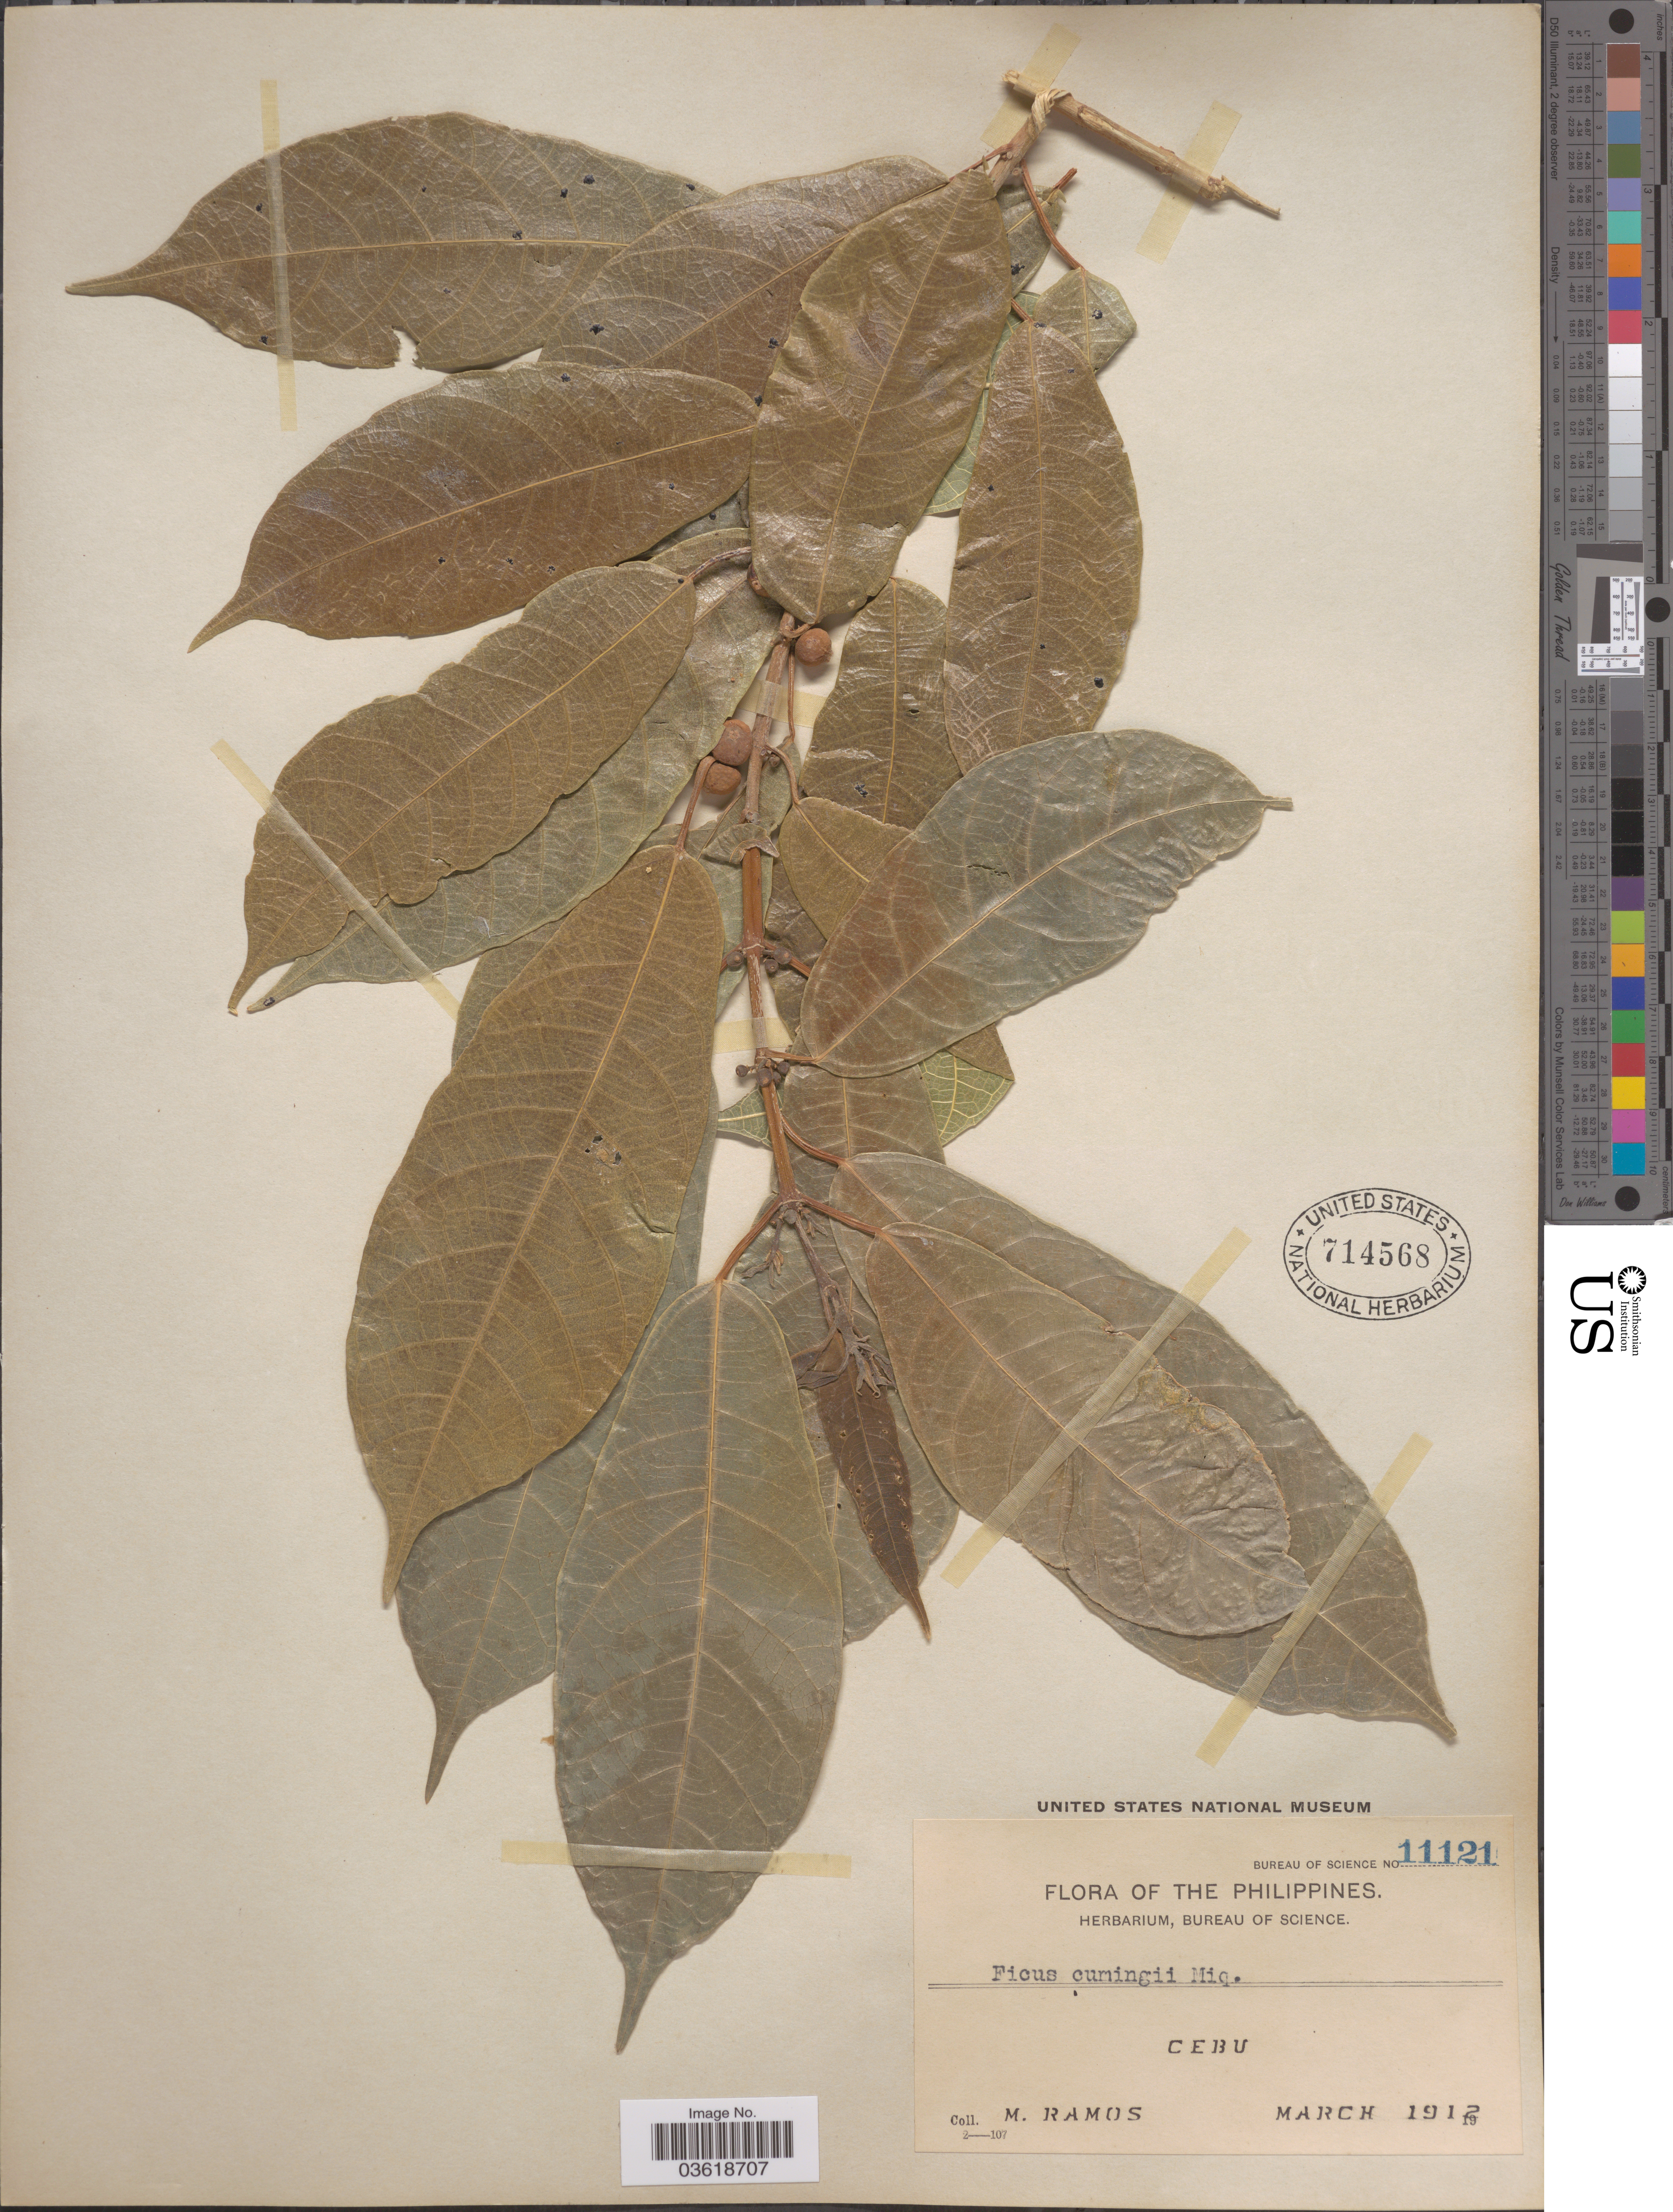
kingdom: Plantae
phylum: Tracheophyta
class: Magnoliopsida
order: Rosales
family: Moraceae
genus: Ficus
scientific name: Ficus cumingii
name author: Miq.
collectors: M. Ramos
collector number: Bureau of Science 11121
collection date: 1912-03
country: Philippines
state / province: Central Visayas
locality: Cebu.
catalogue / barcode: US 714568